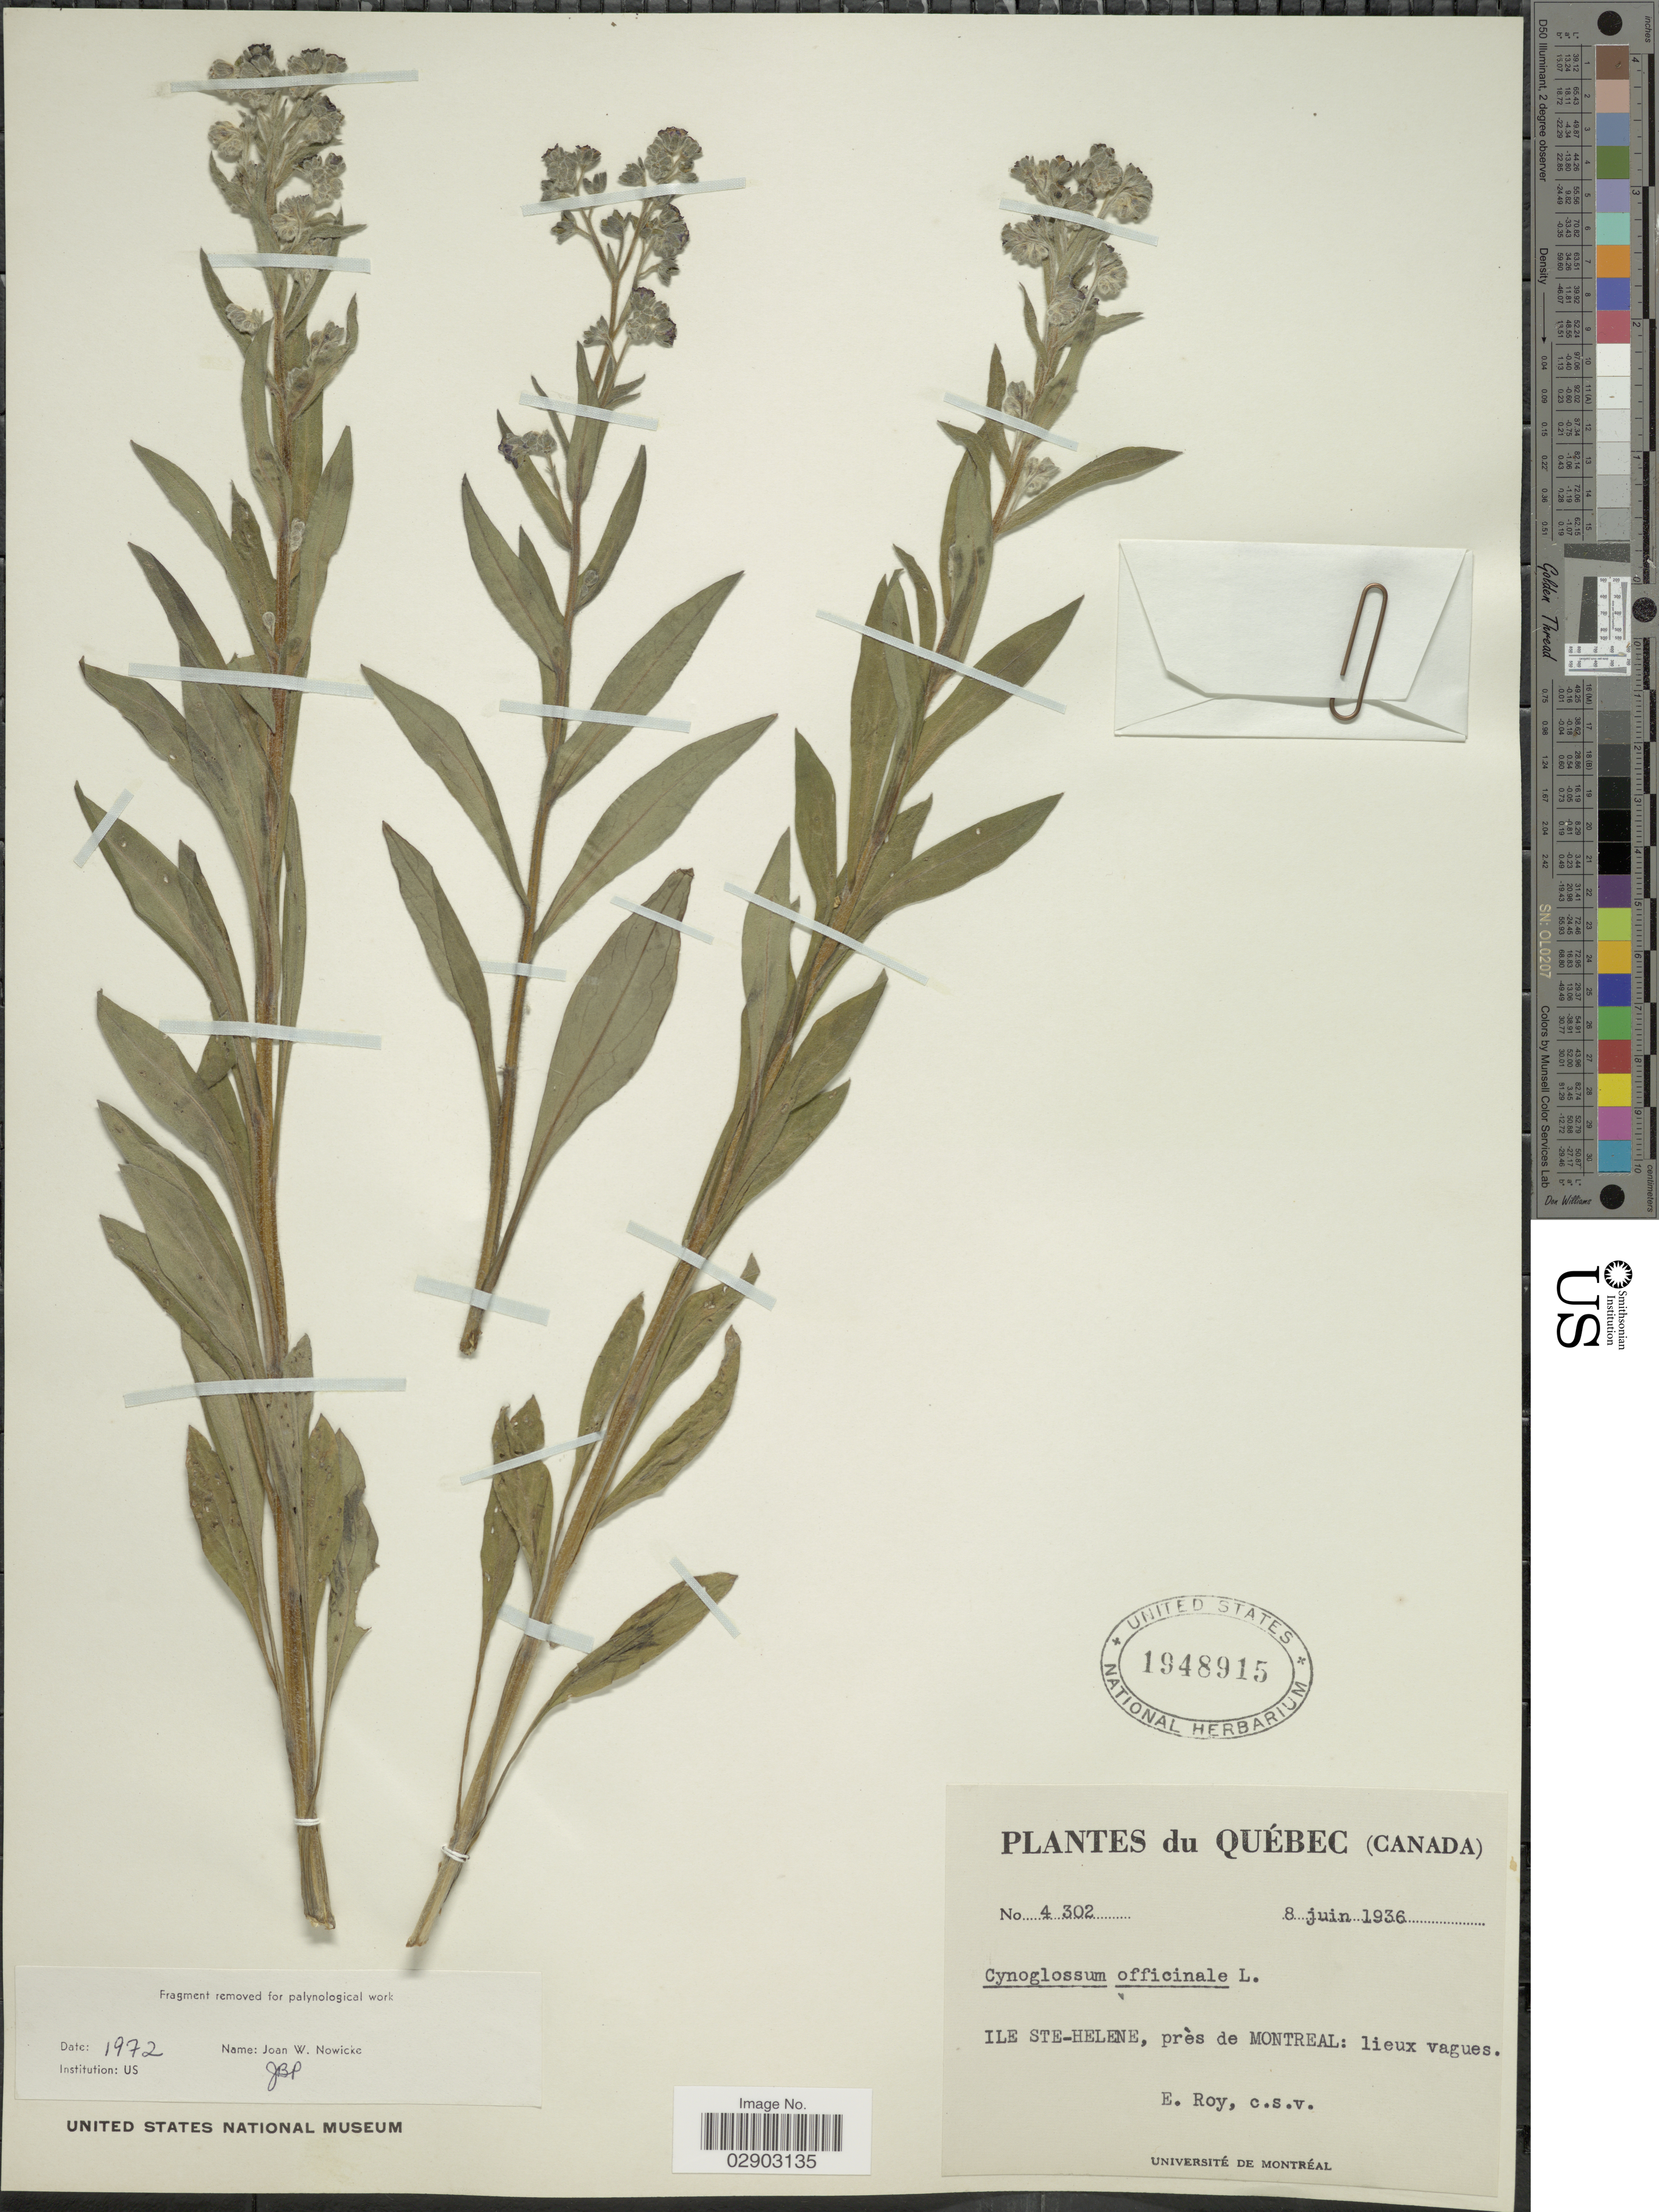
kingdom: Plantae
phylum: Tracheophyta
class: Magnoliopsida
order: Boraginales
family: Boraginaceae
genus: Cynoglossum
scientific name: Cynoglossum officinale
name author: L.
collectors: E. Roy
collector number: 4302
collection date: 1936-06-08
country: Canada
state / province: Quebec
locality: Ile Ste-Helene, près de Montreal: lieux vagues.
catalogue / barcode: US 1948915